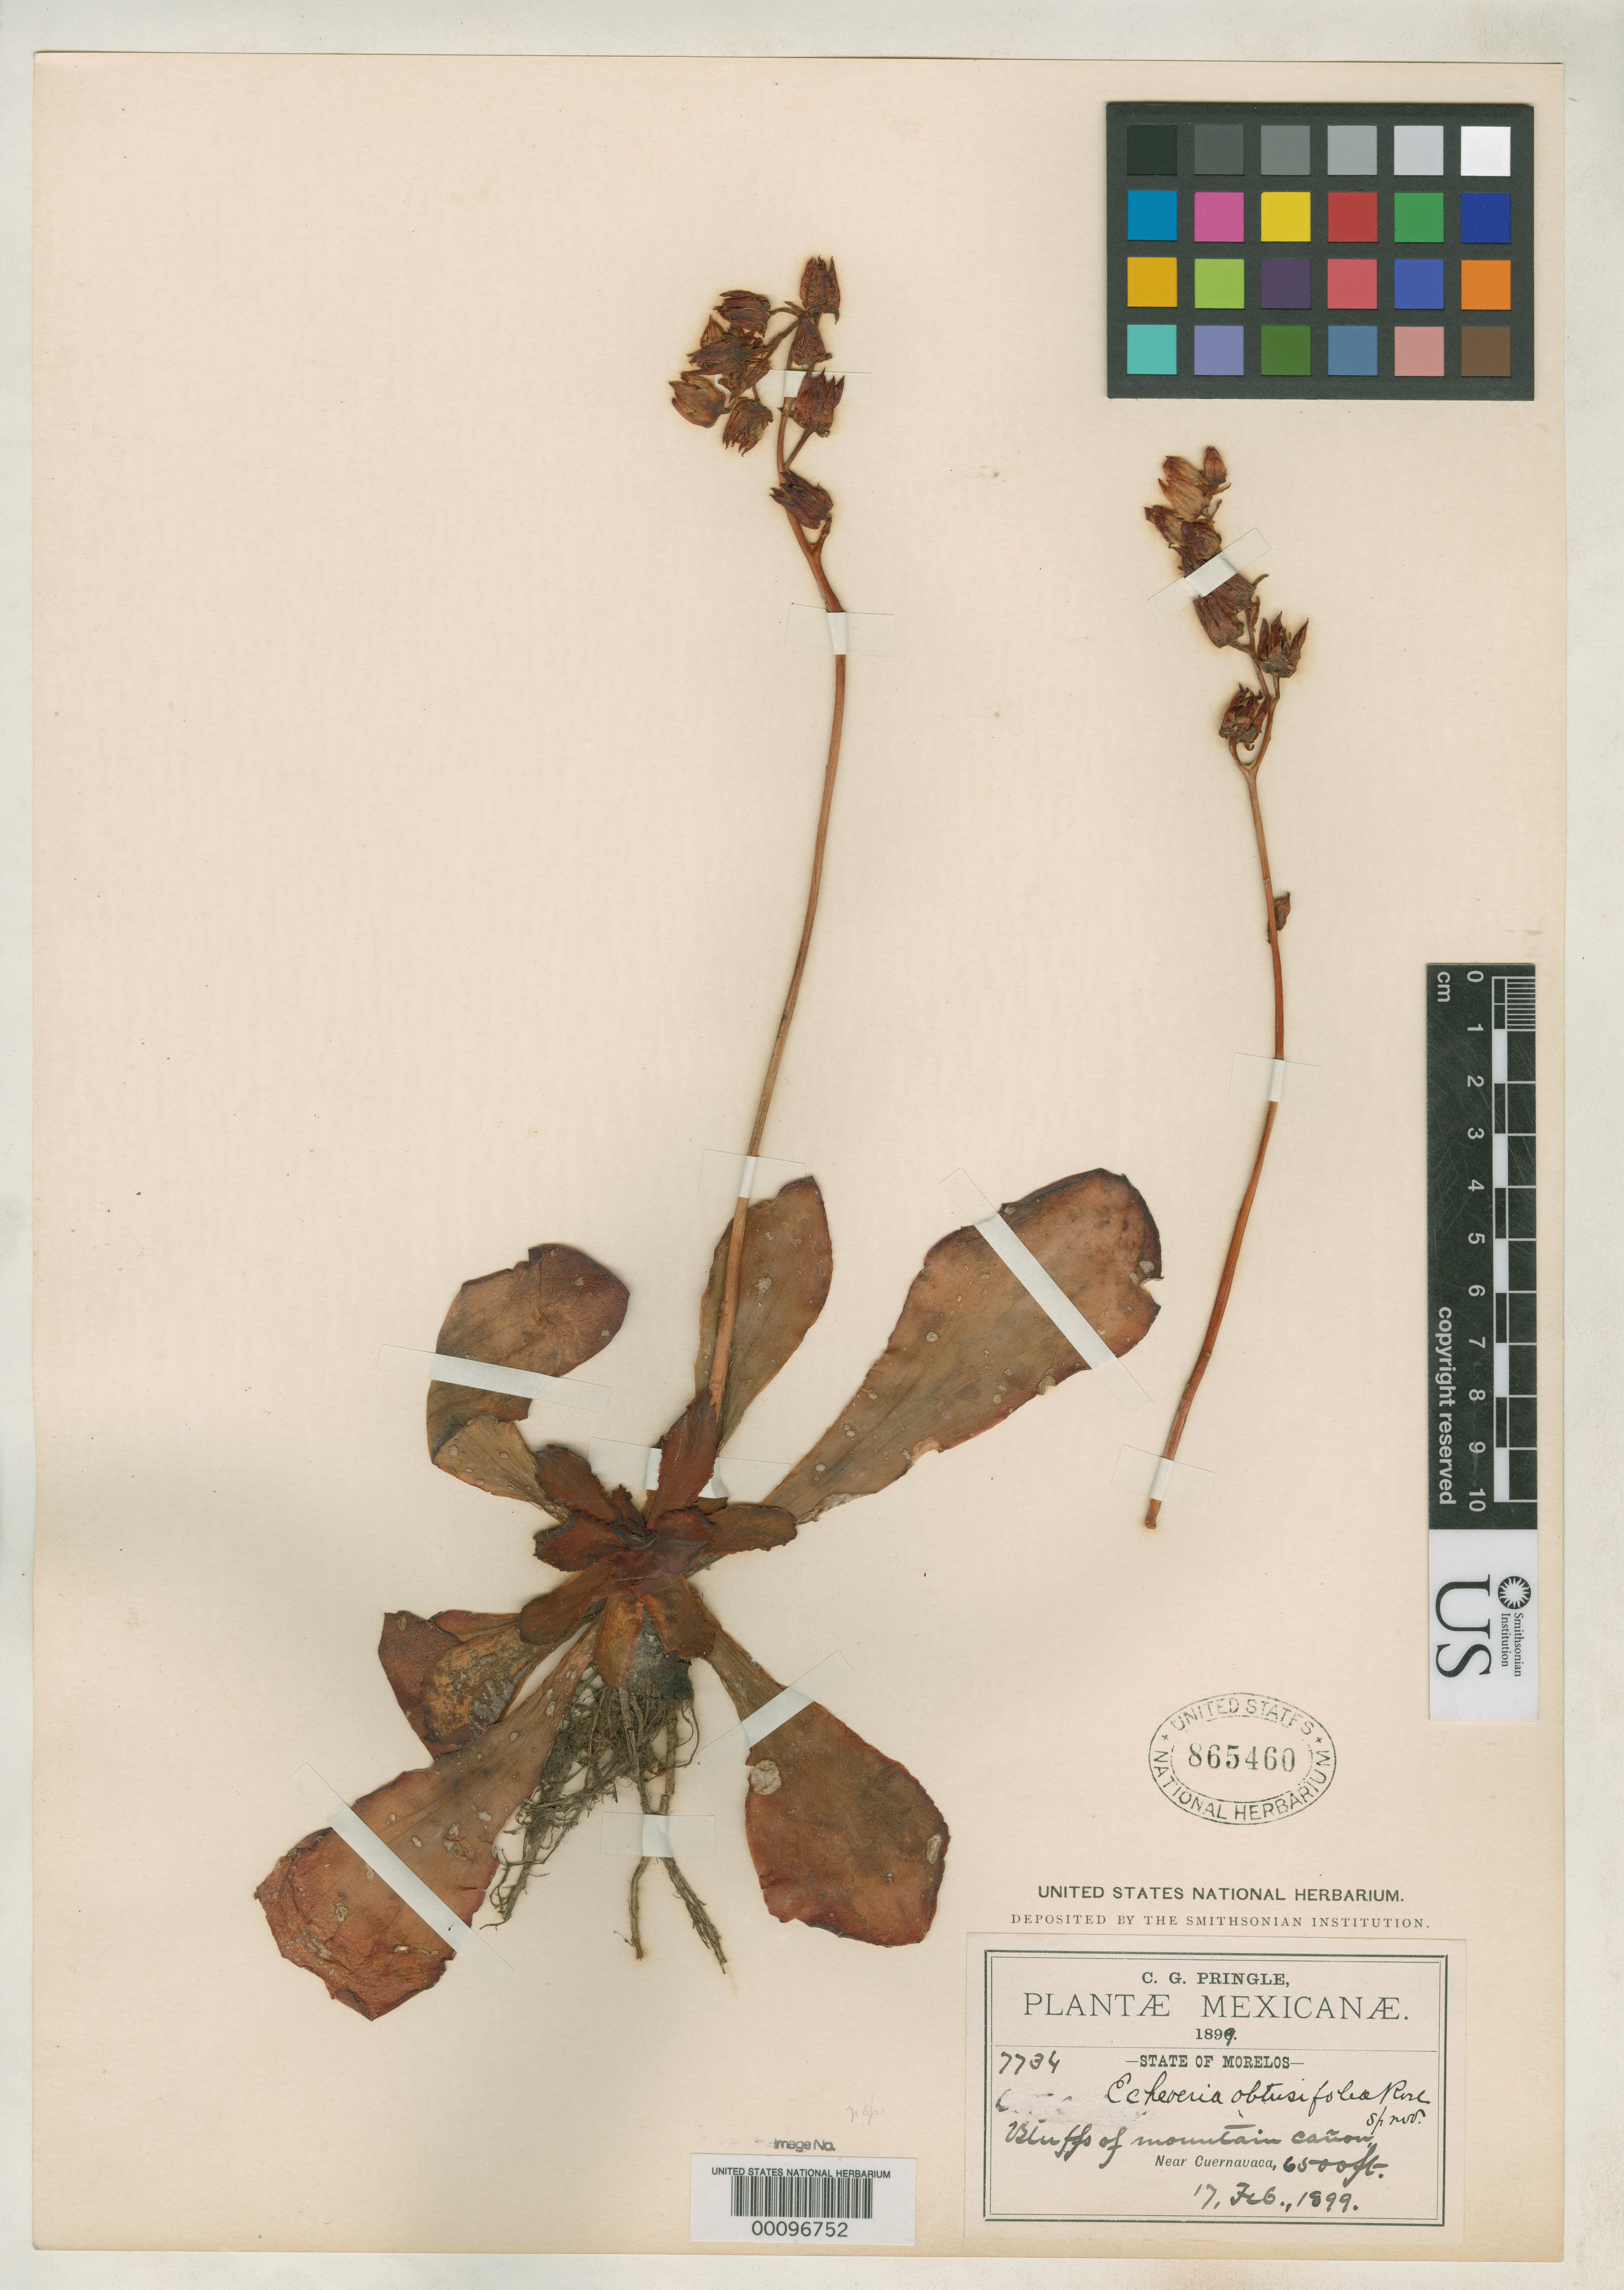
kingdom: Plantae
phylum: Tracheophyta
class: Magnoliopsida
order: Saxifragales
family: Crassulaceae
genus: Echeveria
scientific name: Echeveria obtusifolia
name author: Rose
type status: Holotype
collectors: C. G. Pringle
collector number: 7734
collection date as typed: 17 Feb 1899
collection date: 1899-02-17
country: Mexico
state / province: Morelos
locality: Near Cuernavaca.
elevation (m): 3150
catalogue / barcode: US 865460